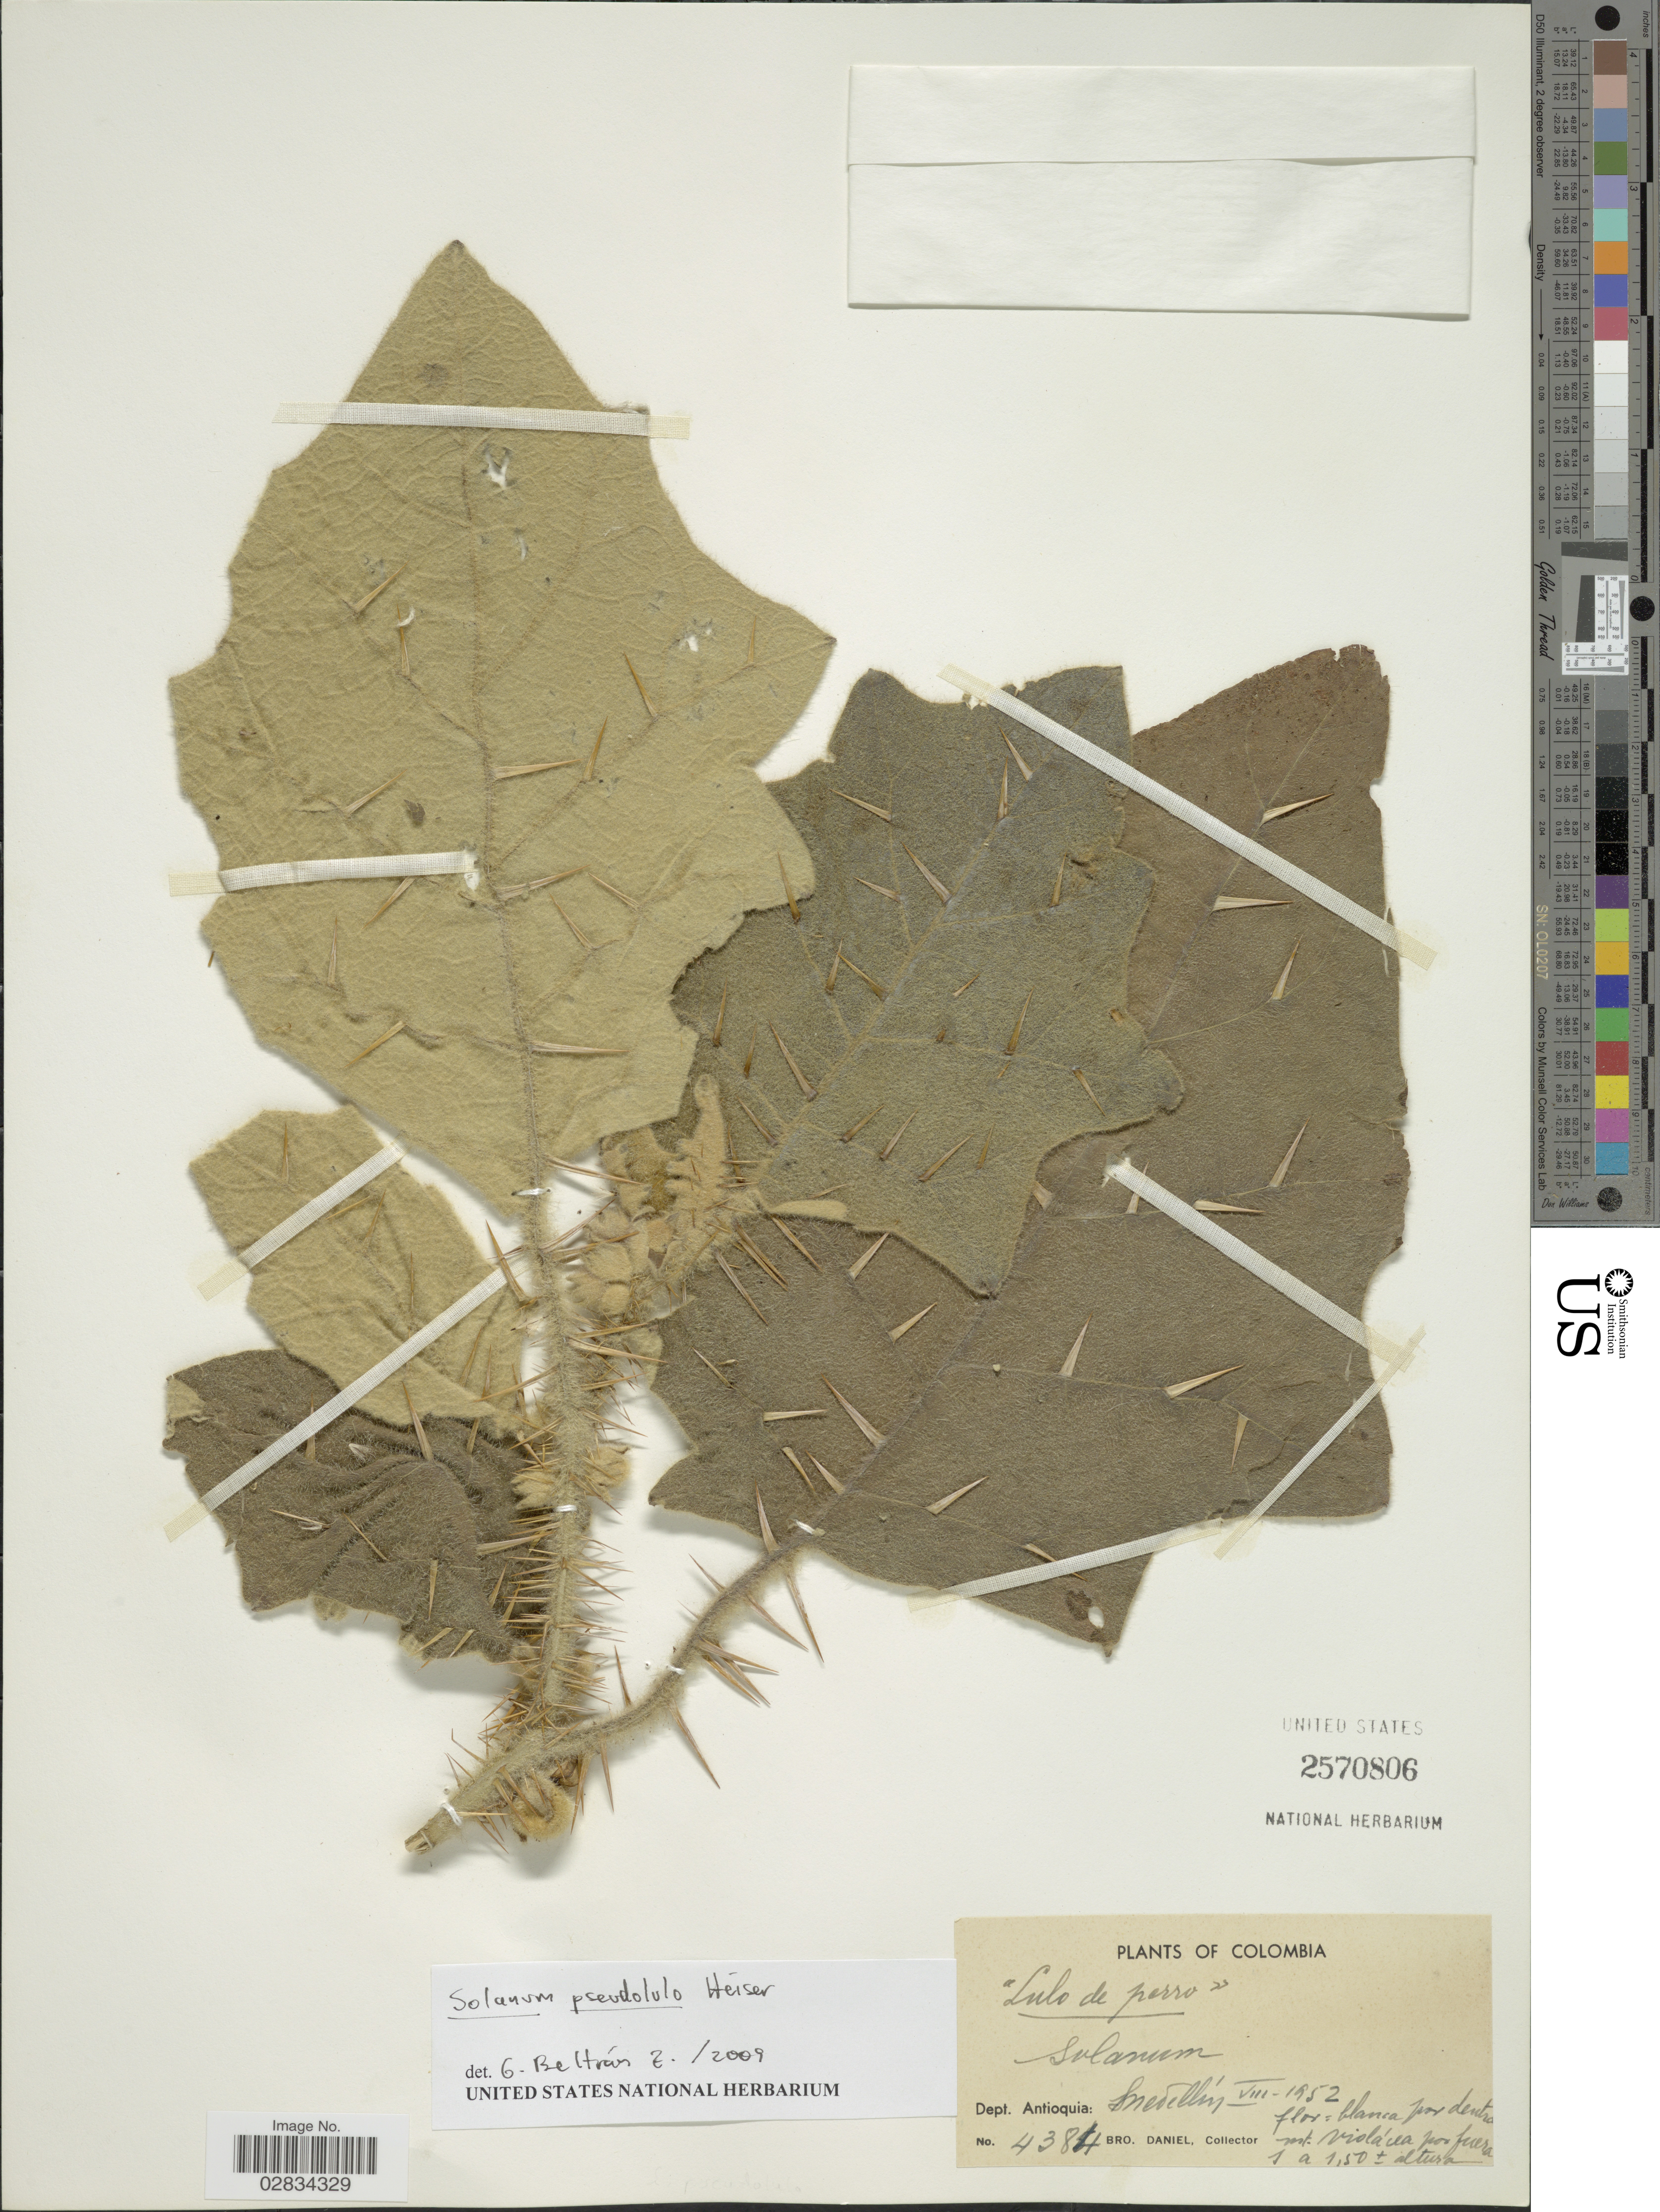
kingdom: Plantae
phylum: Tracheophyta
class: Magnoliopsida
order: Solanales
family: Solanaceae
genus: Solanum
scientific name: Solanum pseudolulo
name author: Heiser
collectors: Bro. Daniel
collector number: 4384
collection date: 1952-08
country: Colombia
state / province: Antioquia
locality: Dept. Antioquia: Medellín.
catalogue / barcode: US 2570806